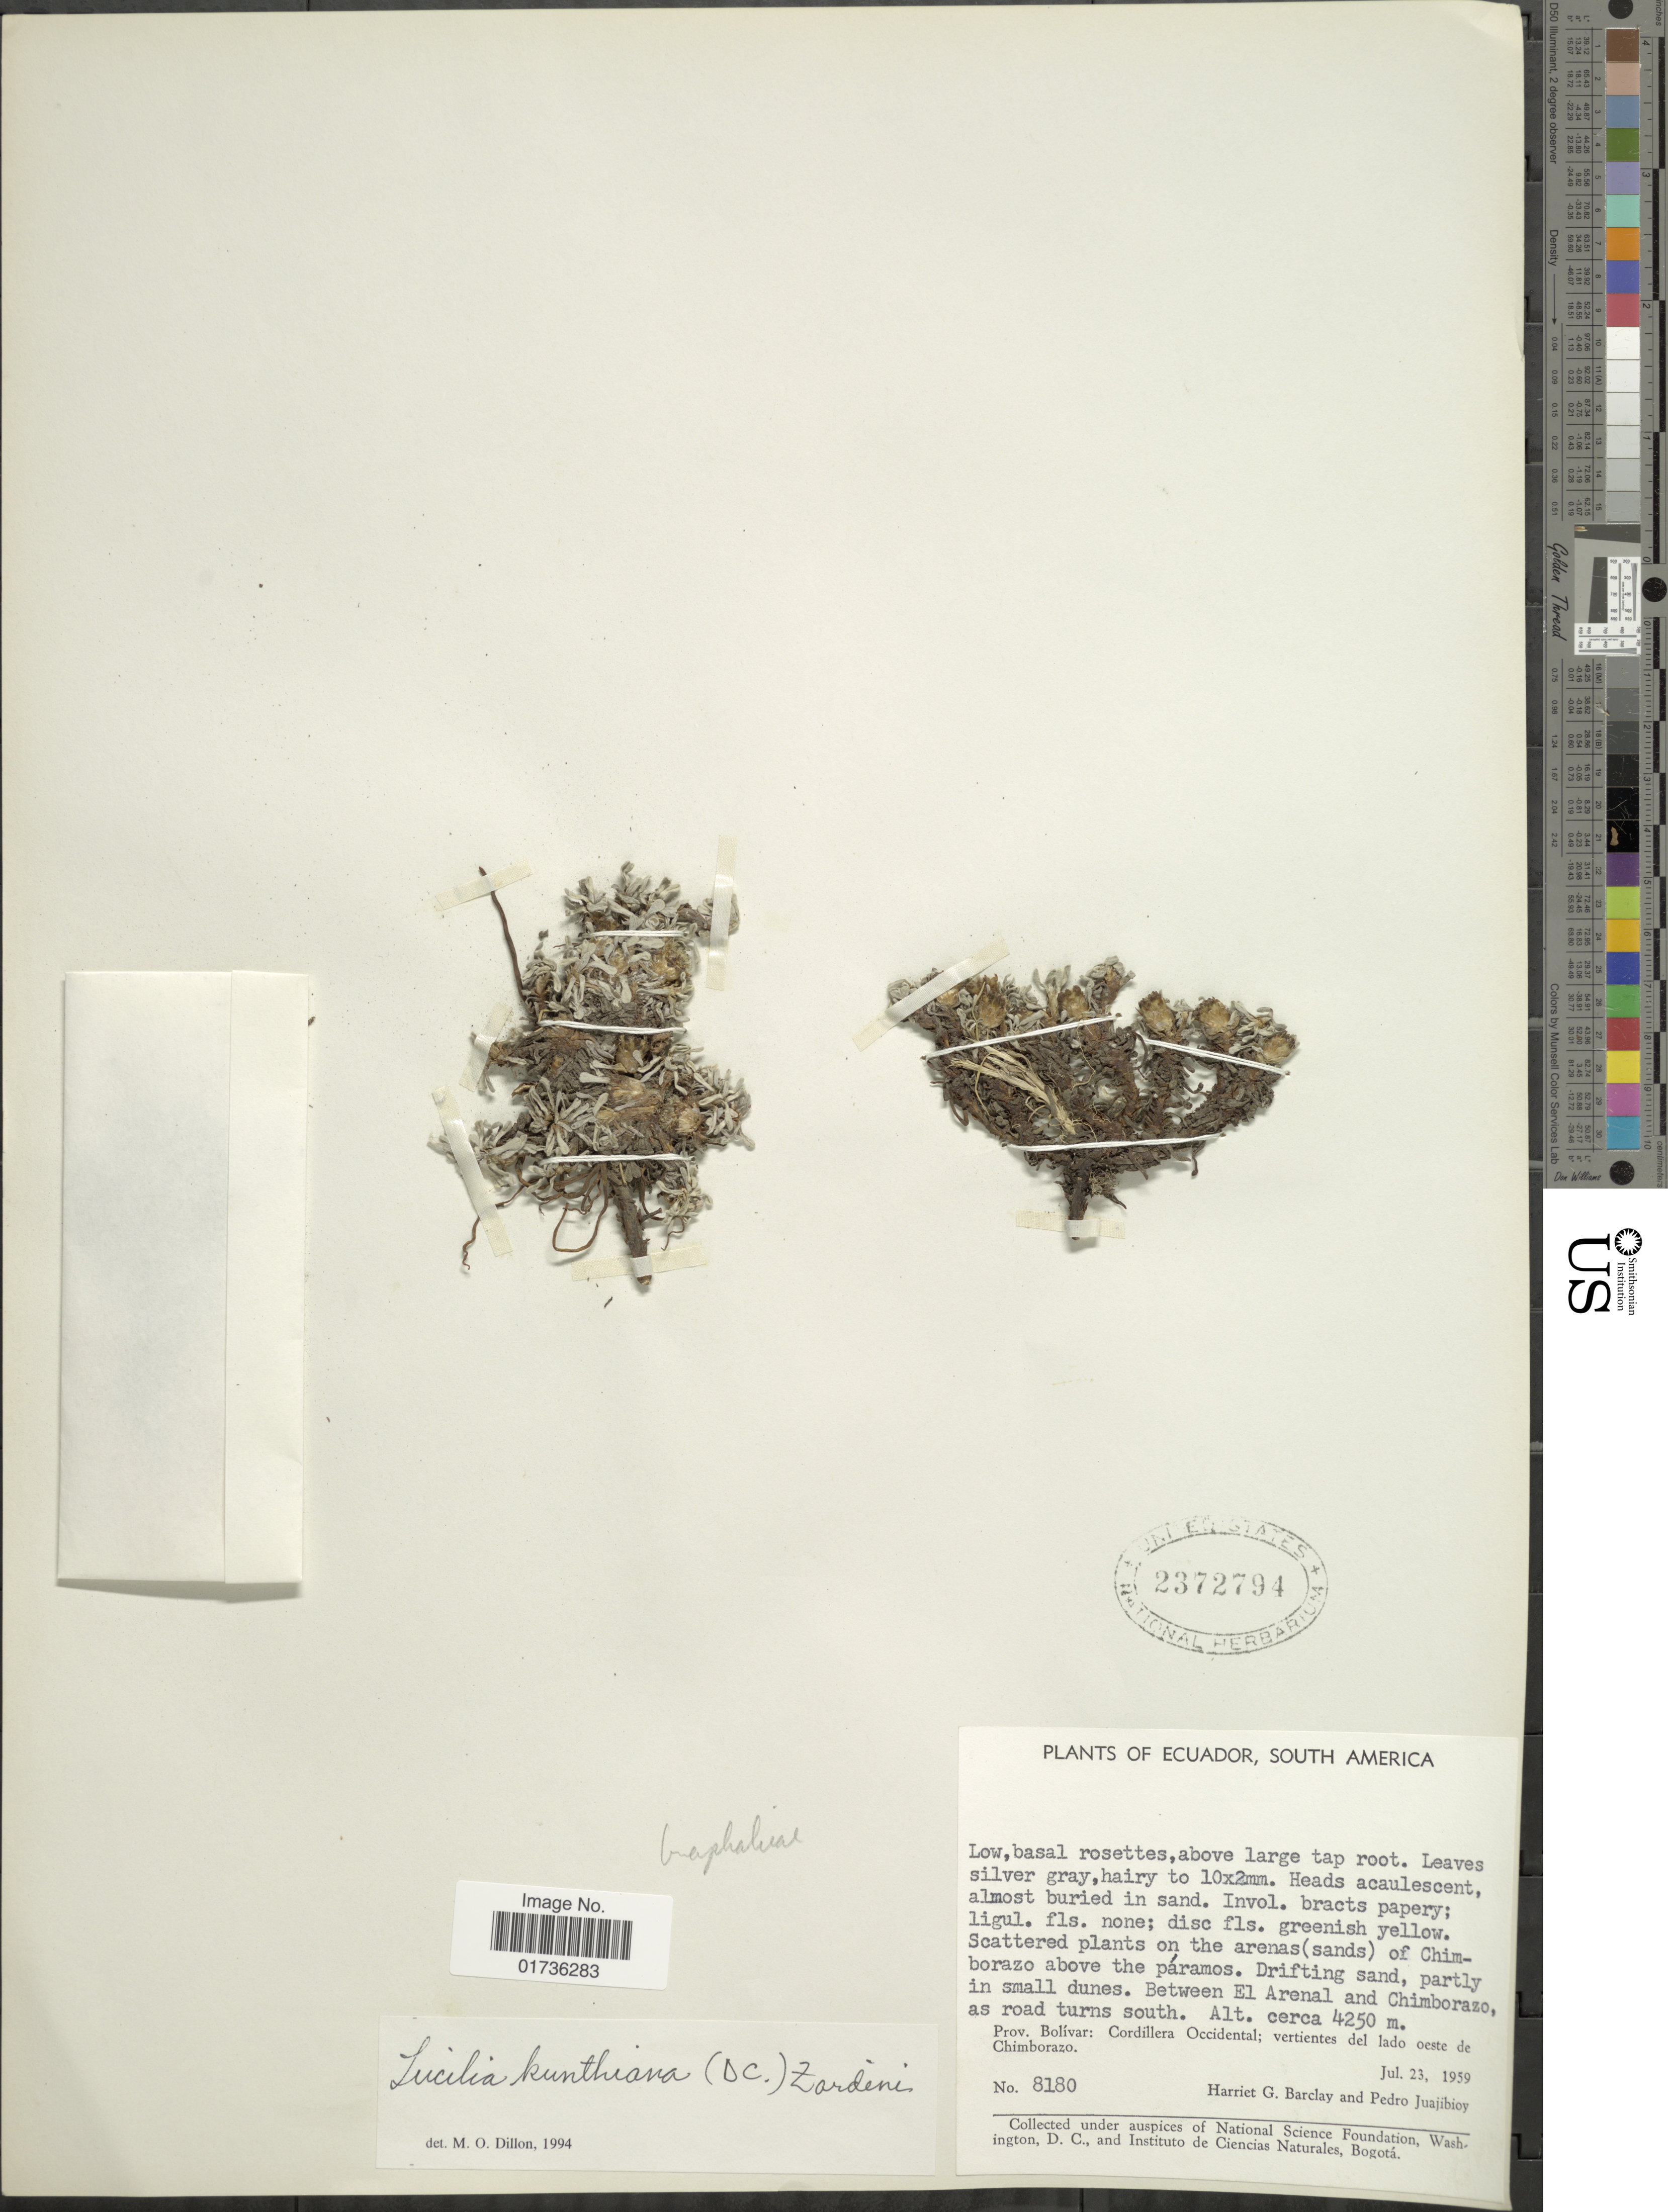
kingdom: Plantae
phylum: Tracheophyta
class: Magnoliopsida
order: Asterales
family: Asteraceae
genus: Lucilia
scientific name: Lucilia kunthiana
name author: (DC.) Zardini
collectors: H. G. Barclay & P. Juajibioy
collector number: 8180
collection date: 1959-07-23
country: Ecuador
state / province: Bolívar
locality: Scattered plants on the arenas (sands) of Chimborazo above the páramos. between El Arenal and Chimborazo, as roas turns south, Cordillera Occedental; vertientes del lado oeste de Chimborazo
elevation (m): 4250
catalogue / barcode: US 2372794